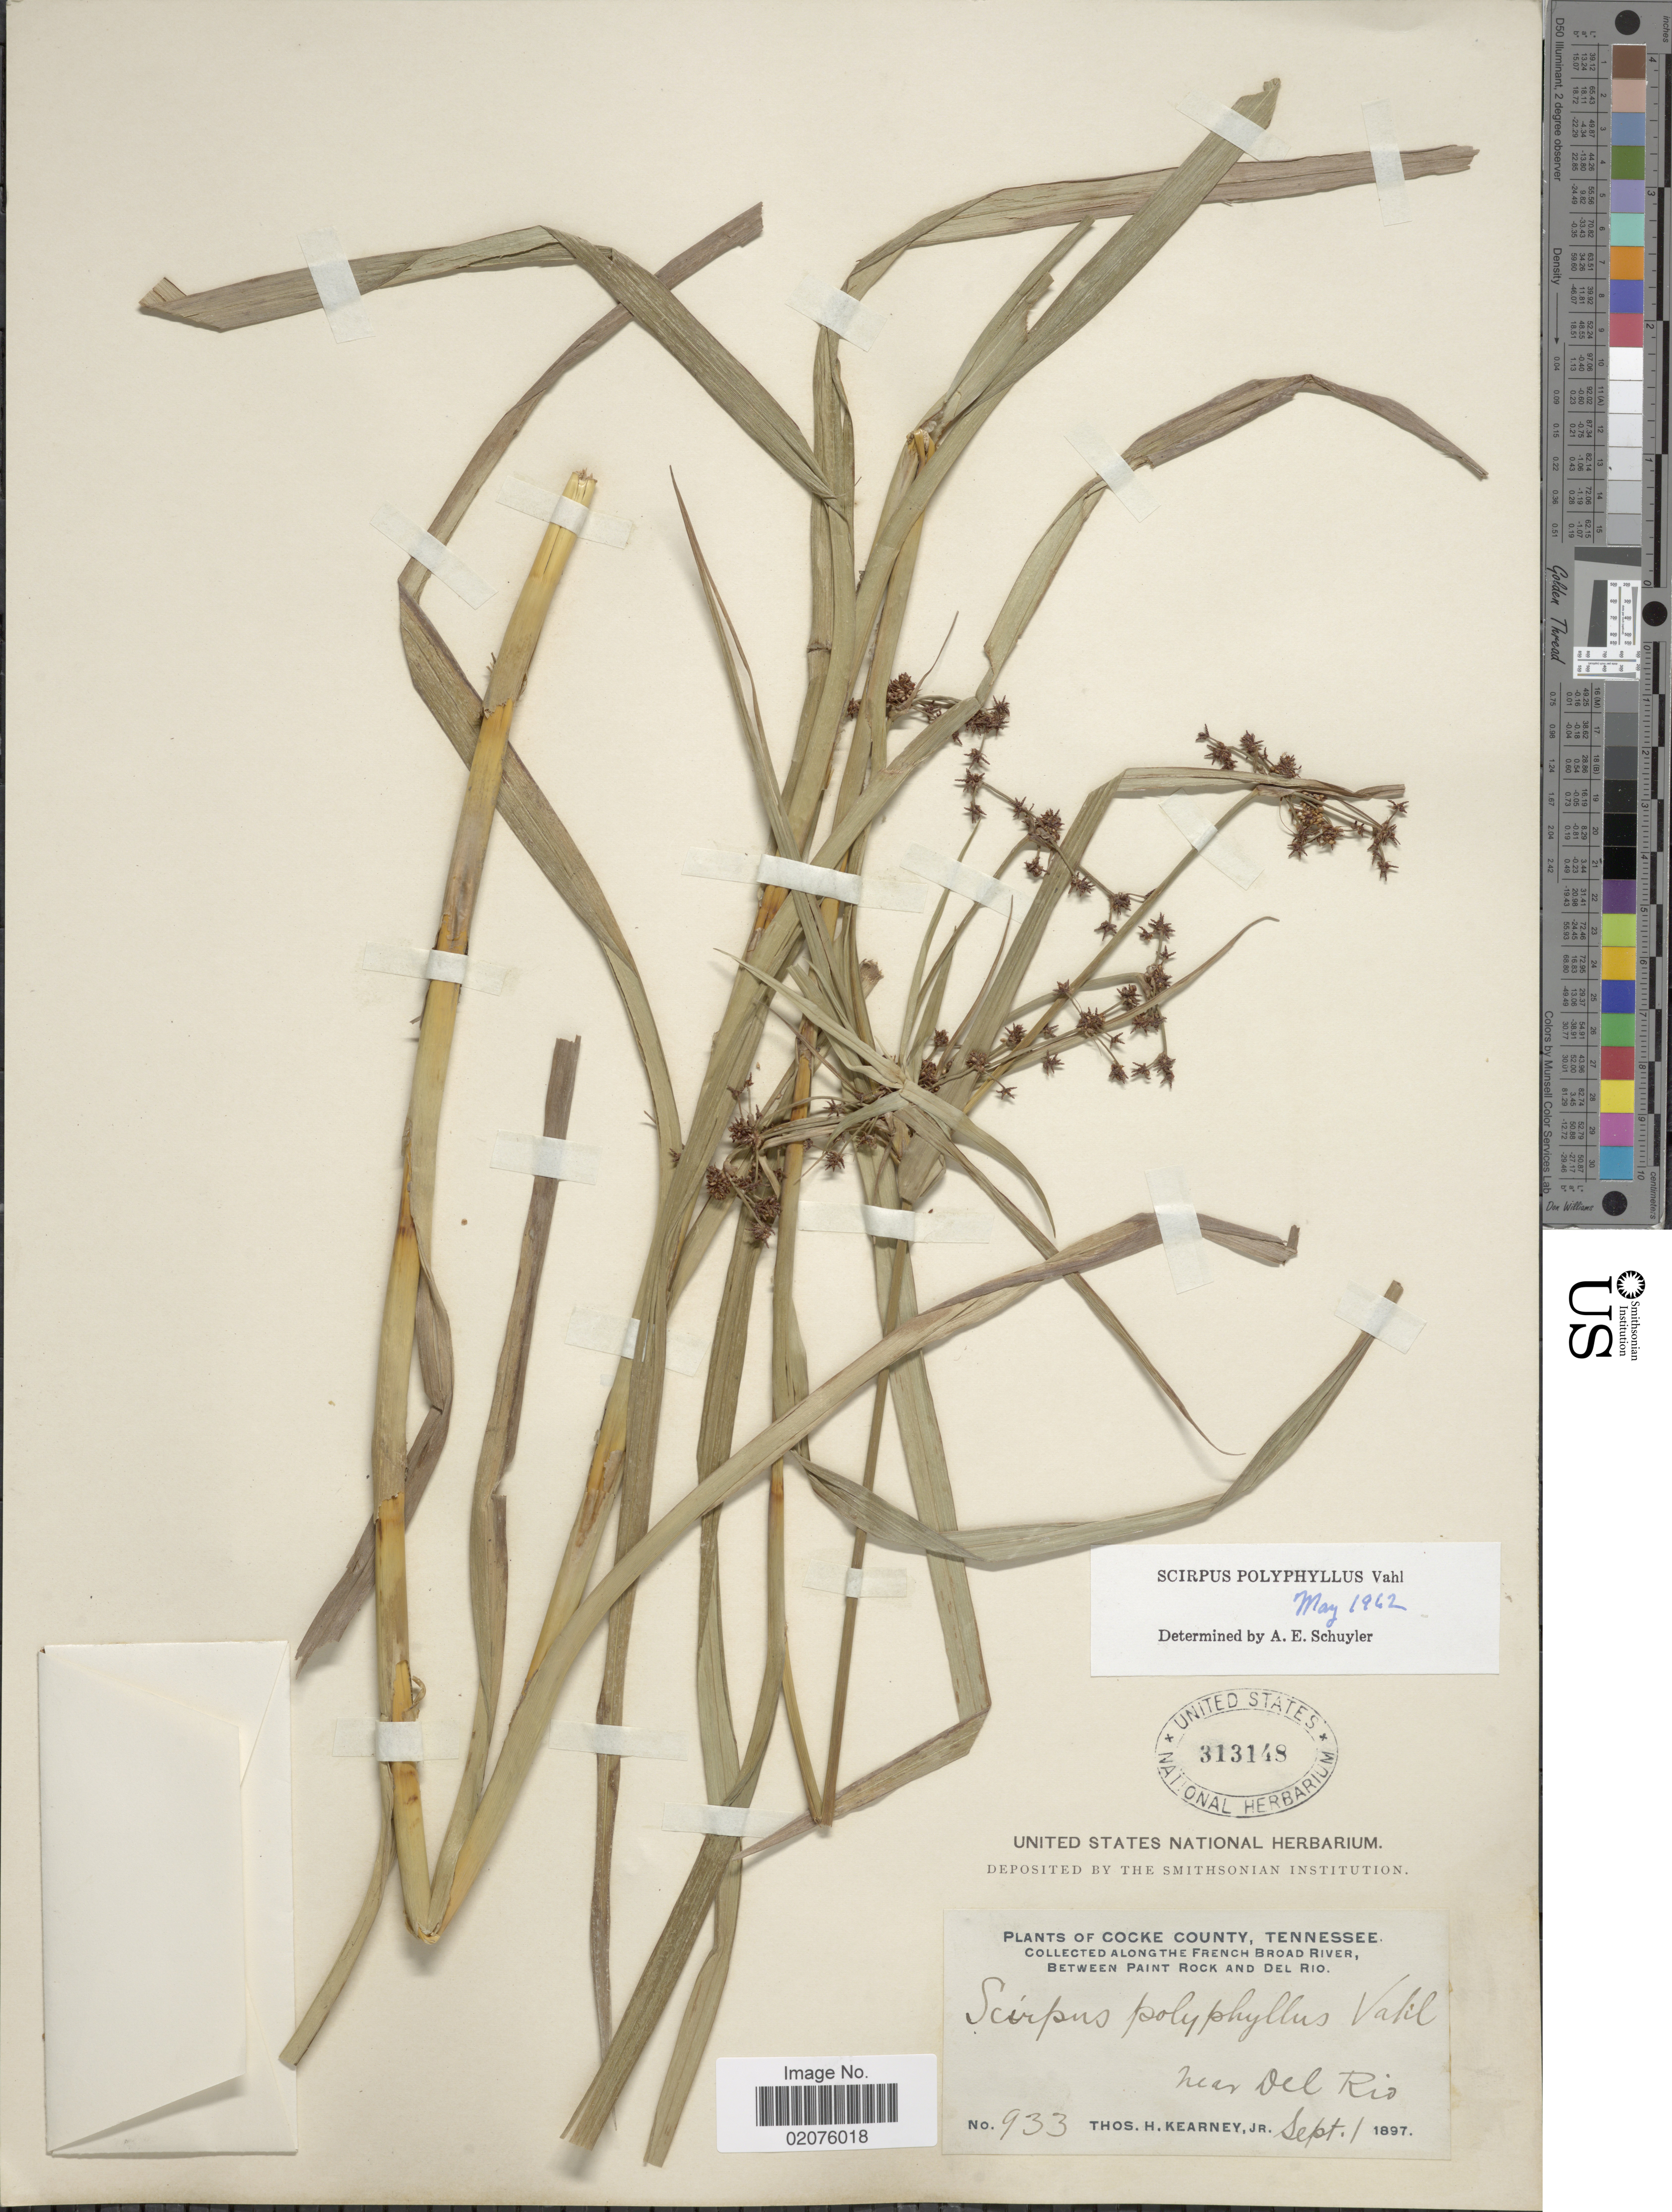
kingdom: Plantae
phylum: Tracheophyta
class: Liliopsida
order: Poales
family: Cyperaceae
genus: Scirpus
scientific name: Scirpus polyphyllus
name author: Vahl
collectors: T. H. Kearney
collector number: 933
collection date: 1897-09-01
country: United States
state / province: Tennessee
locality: Ccocke County, Along the French Broad River, Between Paint Rock and Del Rio, Near Del Rio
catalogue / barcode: US 313148